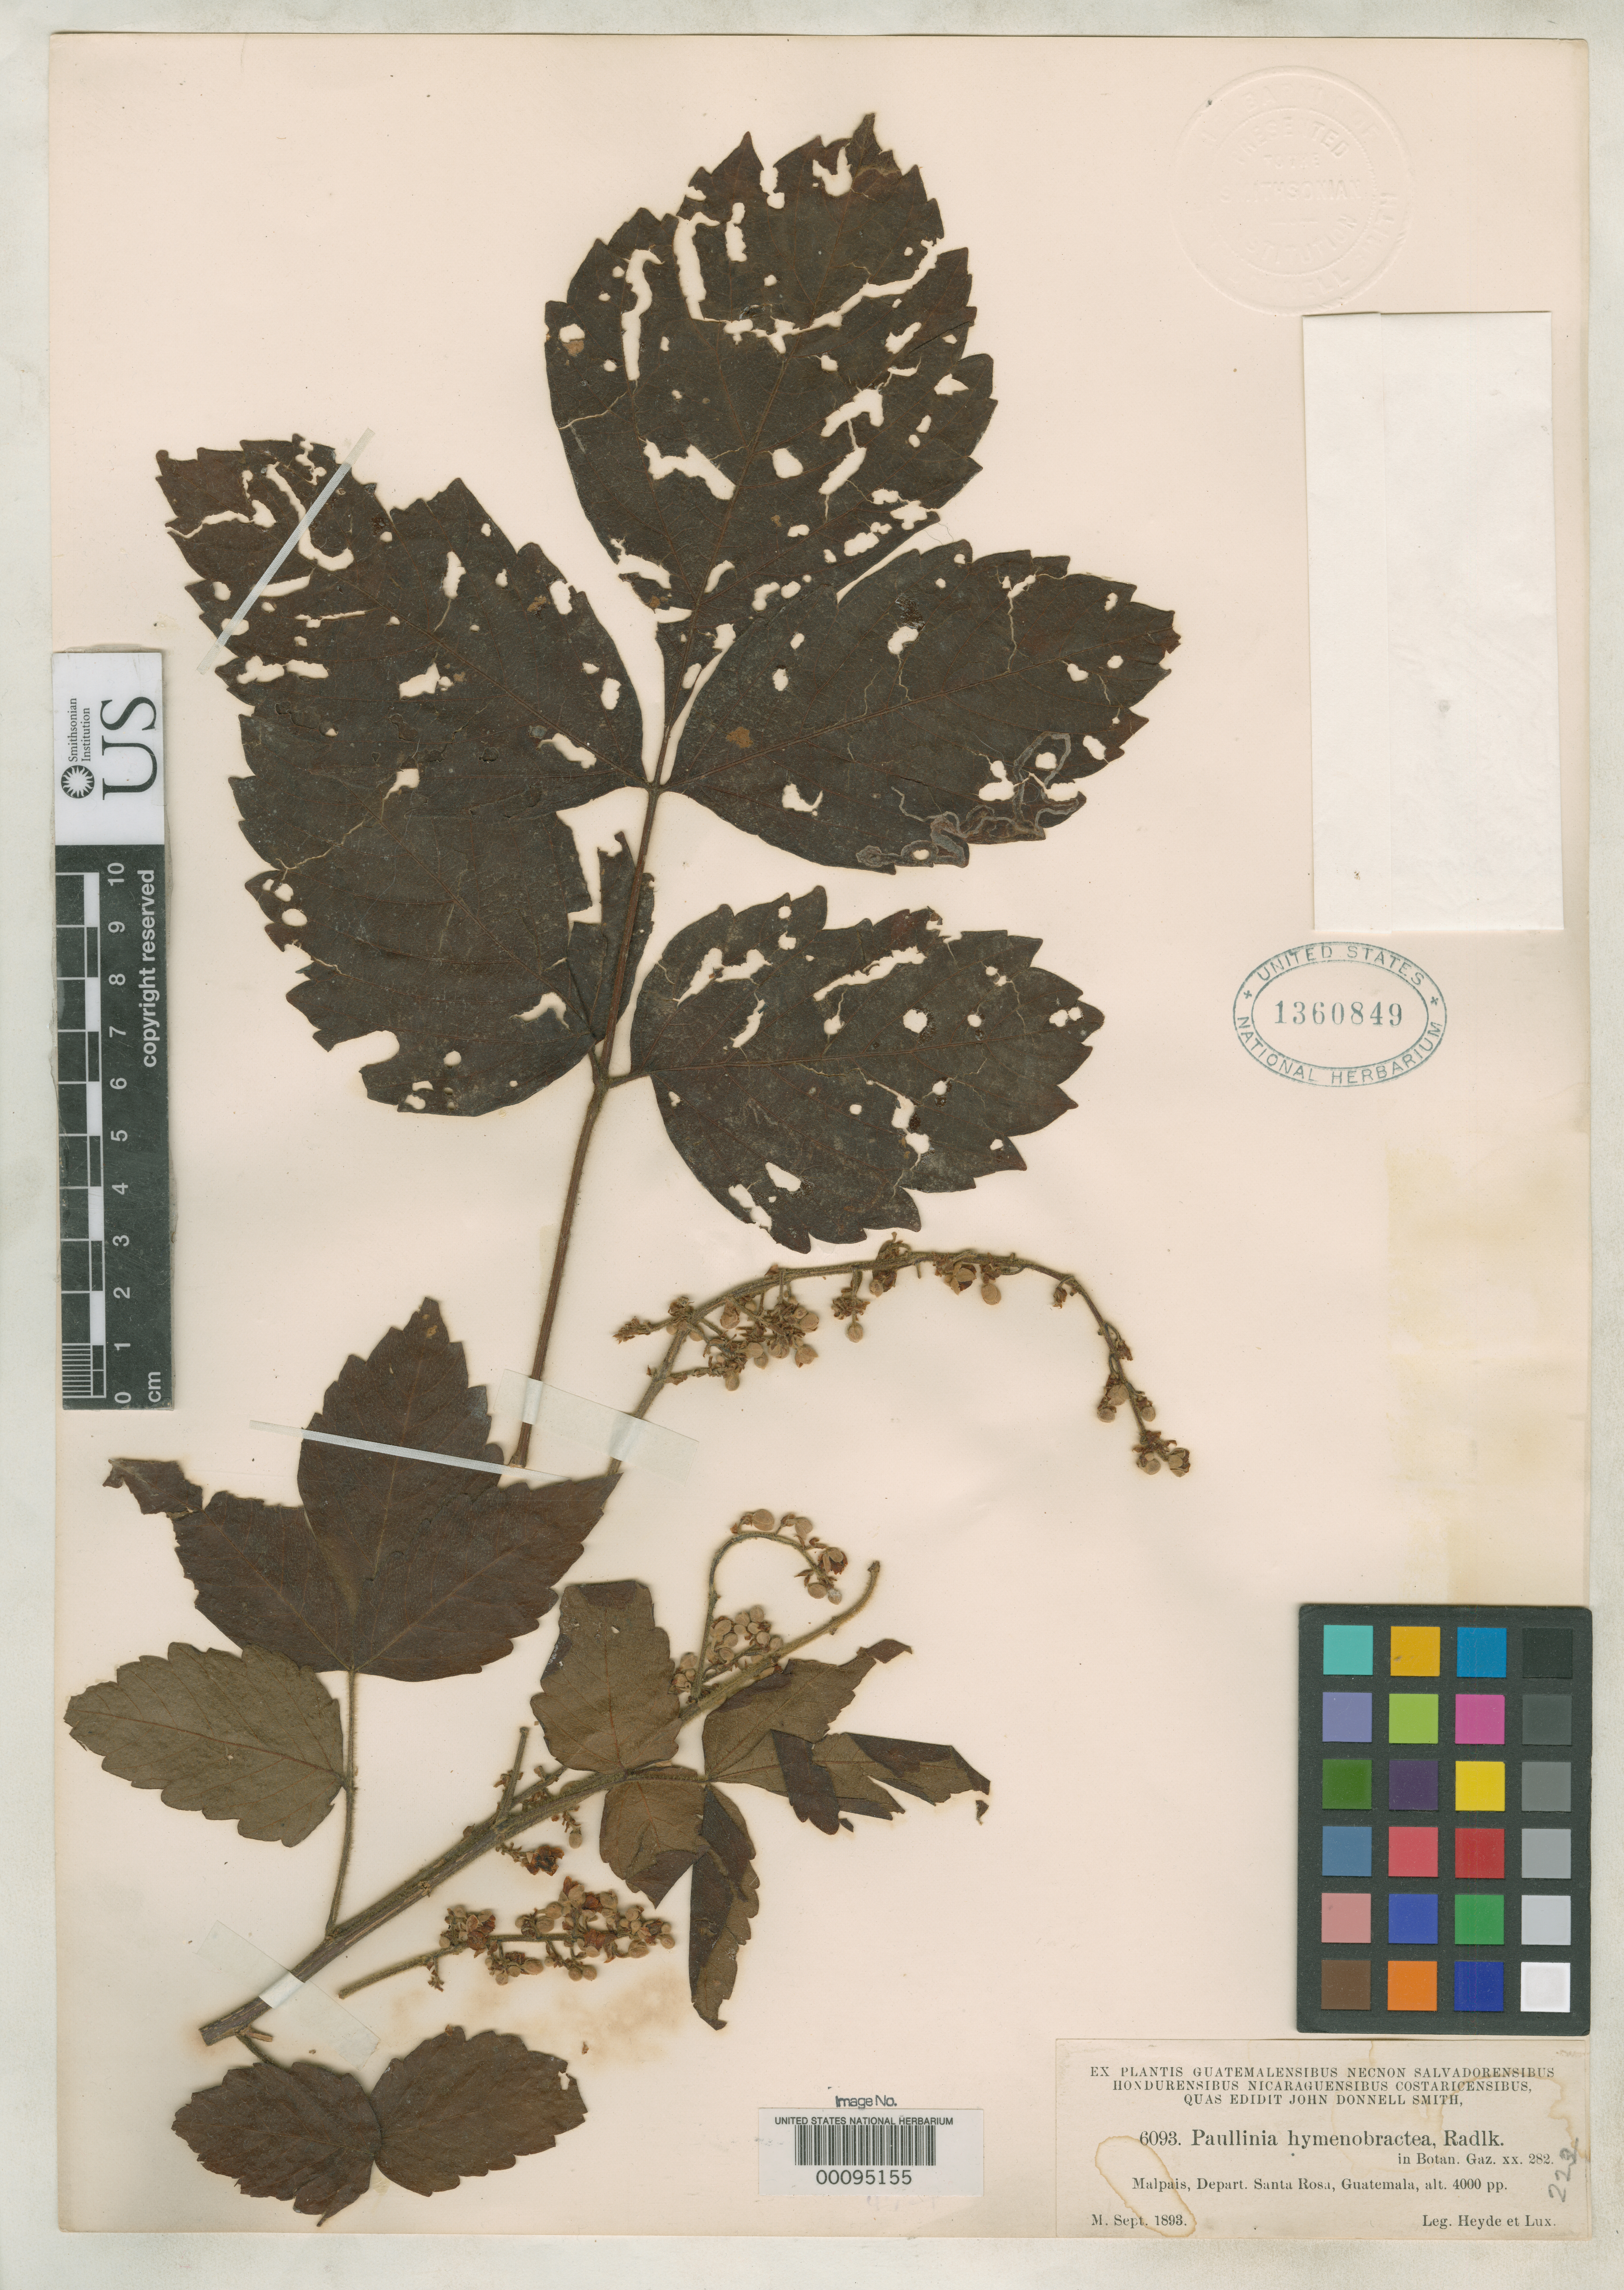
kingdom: Plantae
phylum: Tracheophyta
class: Magnoliopsida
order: Sapindales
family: Sapindaceae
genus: Paullinia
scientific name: Paullinia hymenobracteata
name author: Radlk. ex Donn. Sm.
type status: Type Collection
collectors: E. T. Heyde & E. Lux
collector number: J.D.S. 6093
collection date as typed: Sep 1893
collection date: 1893-09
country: Guatemala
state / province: Santa Rosa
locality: Malpais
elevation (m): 1219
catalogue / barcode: US 1360849